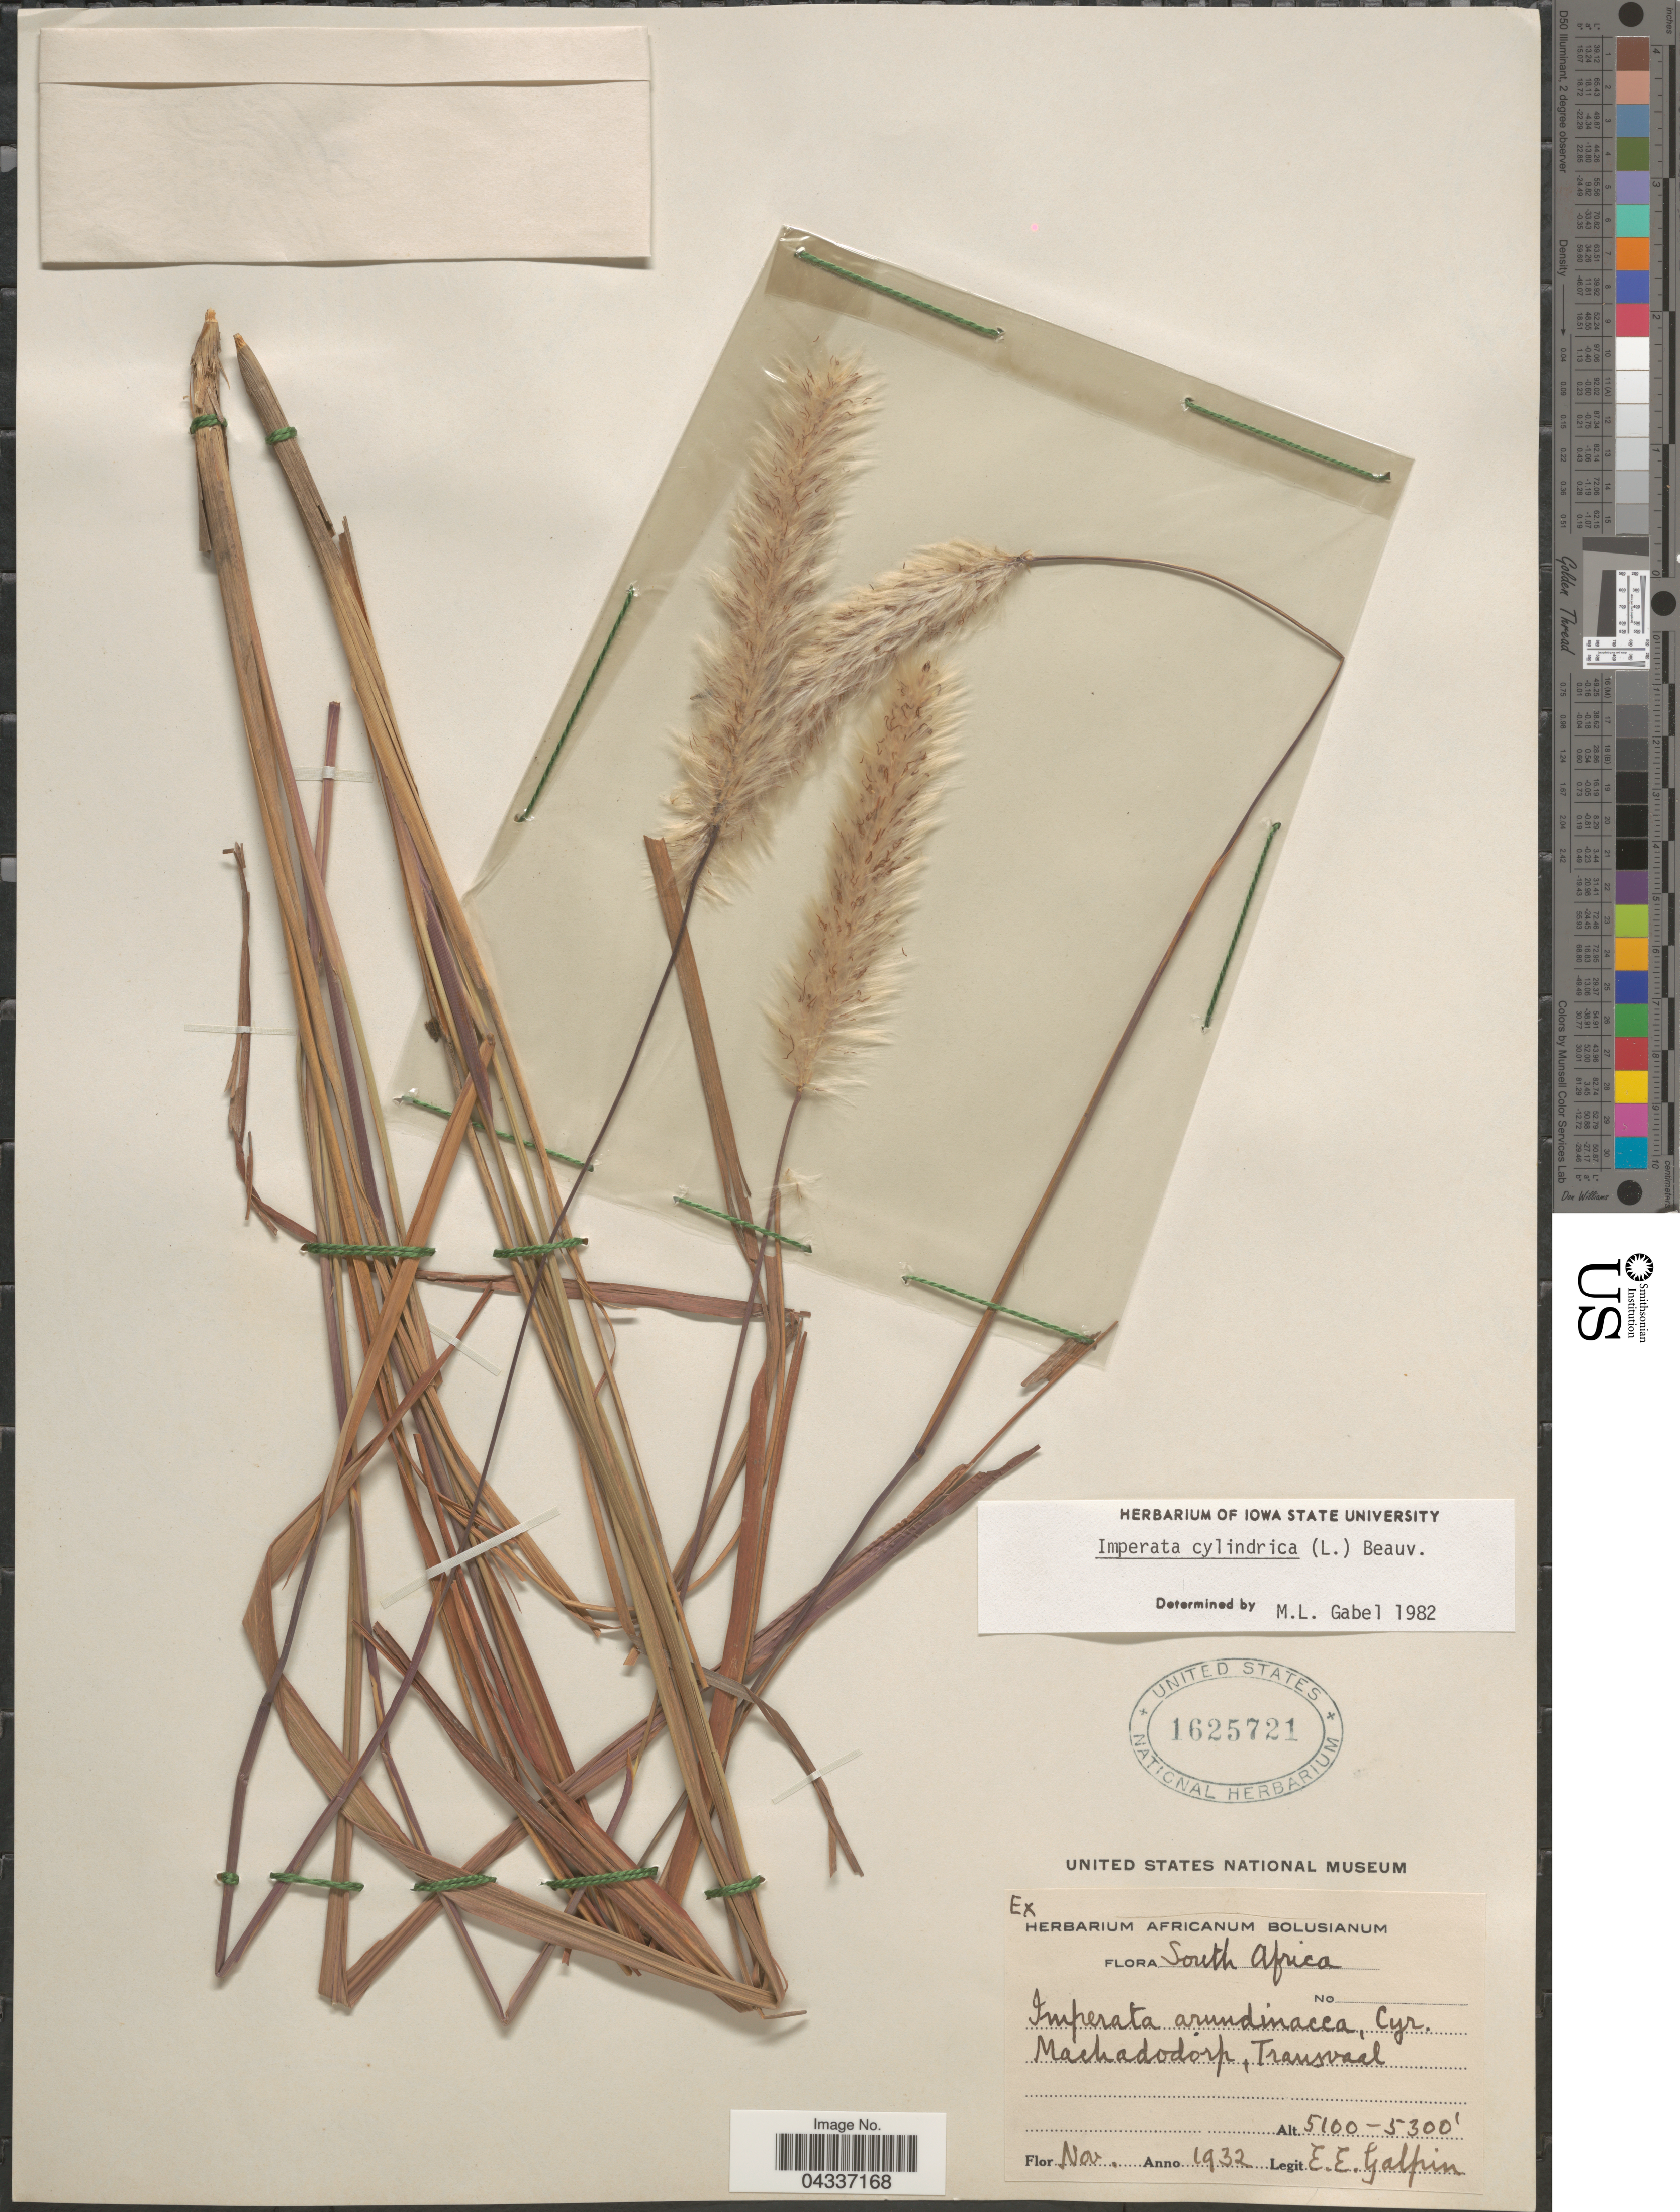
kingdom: Plantae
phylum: Tracheophyta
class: Liliopsida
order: Poales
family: Poaceae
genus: Imperata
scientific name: Imperata cylindrica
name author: (L.) P. Beauv.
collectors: E. Galpin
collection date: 1932-11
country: South Africa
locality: Machadodorp, Transvaal.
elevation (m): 1554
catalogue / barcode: US 1625721